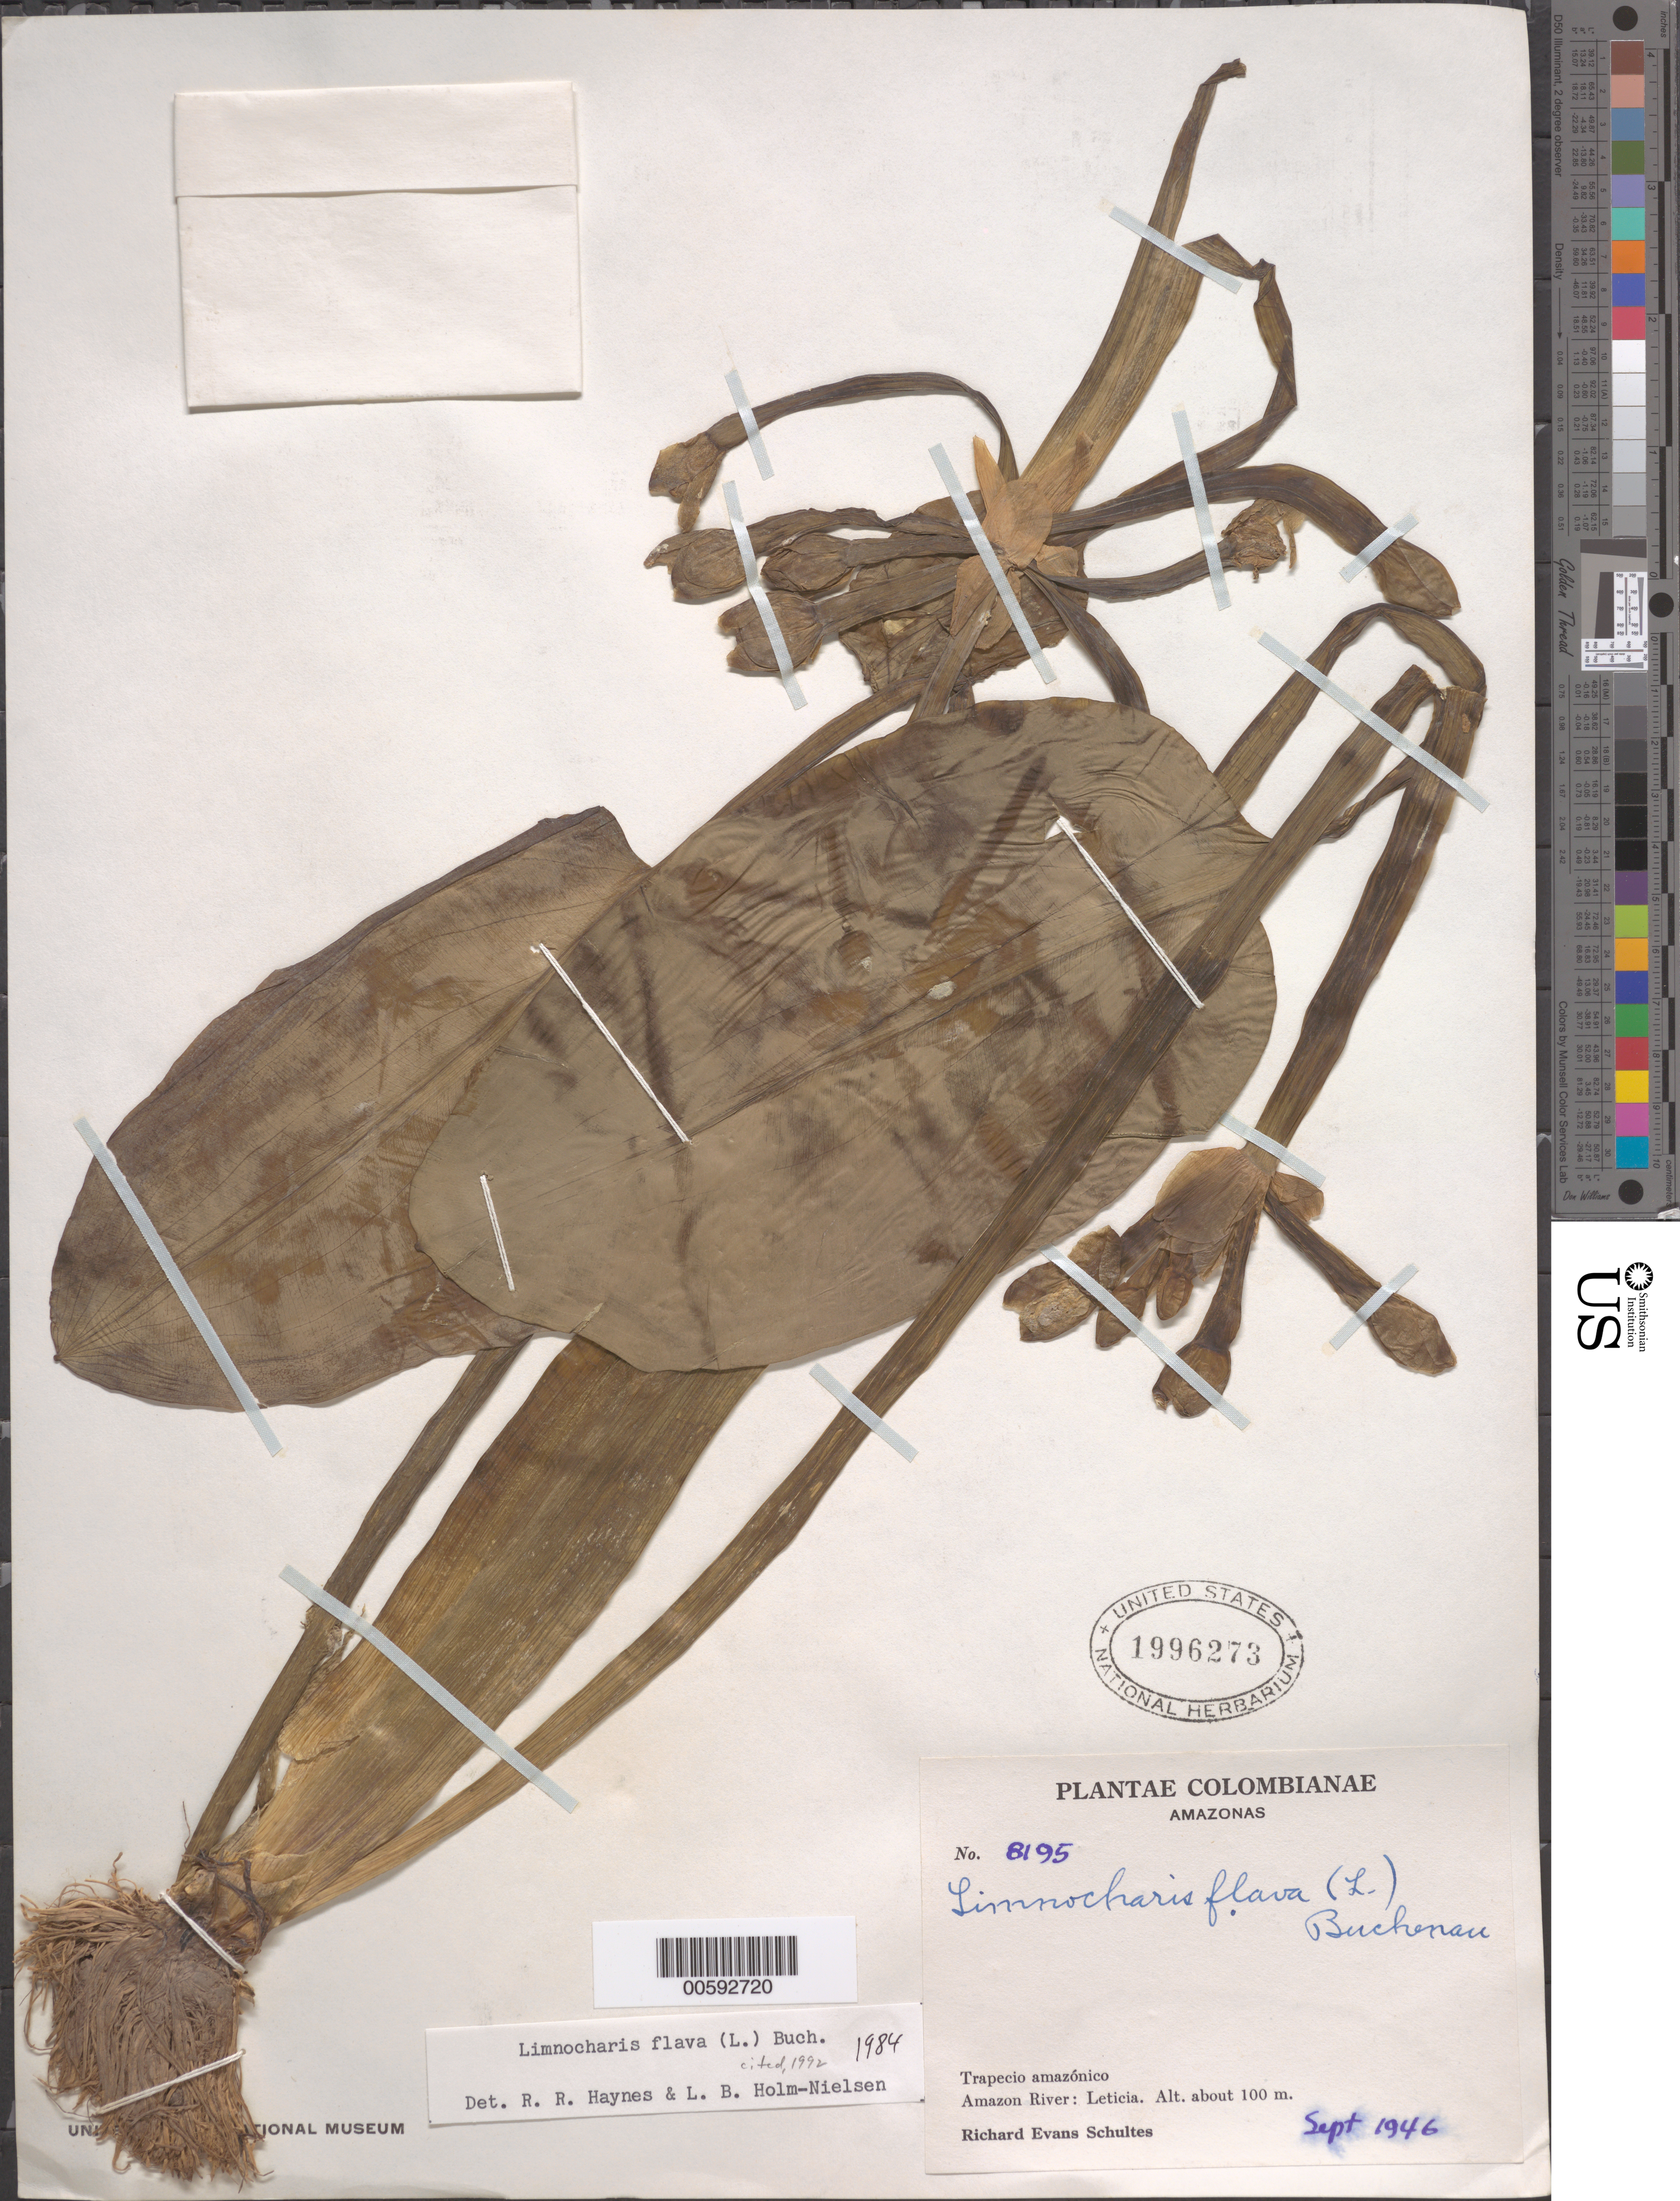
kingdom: Plantae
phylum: Tracheophyta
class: Liliopsida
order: Alismatales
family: Alismataceae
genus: Limnocharis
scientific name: Limnocharis flava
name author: (L.) Buchenau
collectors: R. E. Schultes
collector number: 8195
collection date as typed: Sep 1946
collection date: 1946-09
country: Colombia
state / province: Amazônas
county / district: Leticia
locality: Trapecio Amazonico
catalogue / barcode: US 1996273